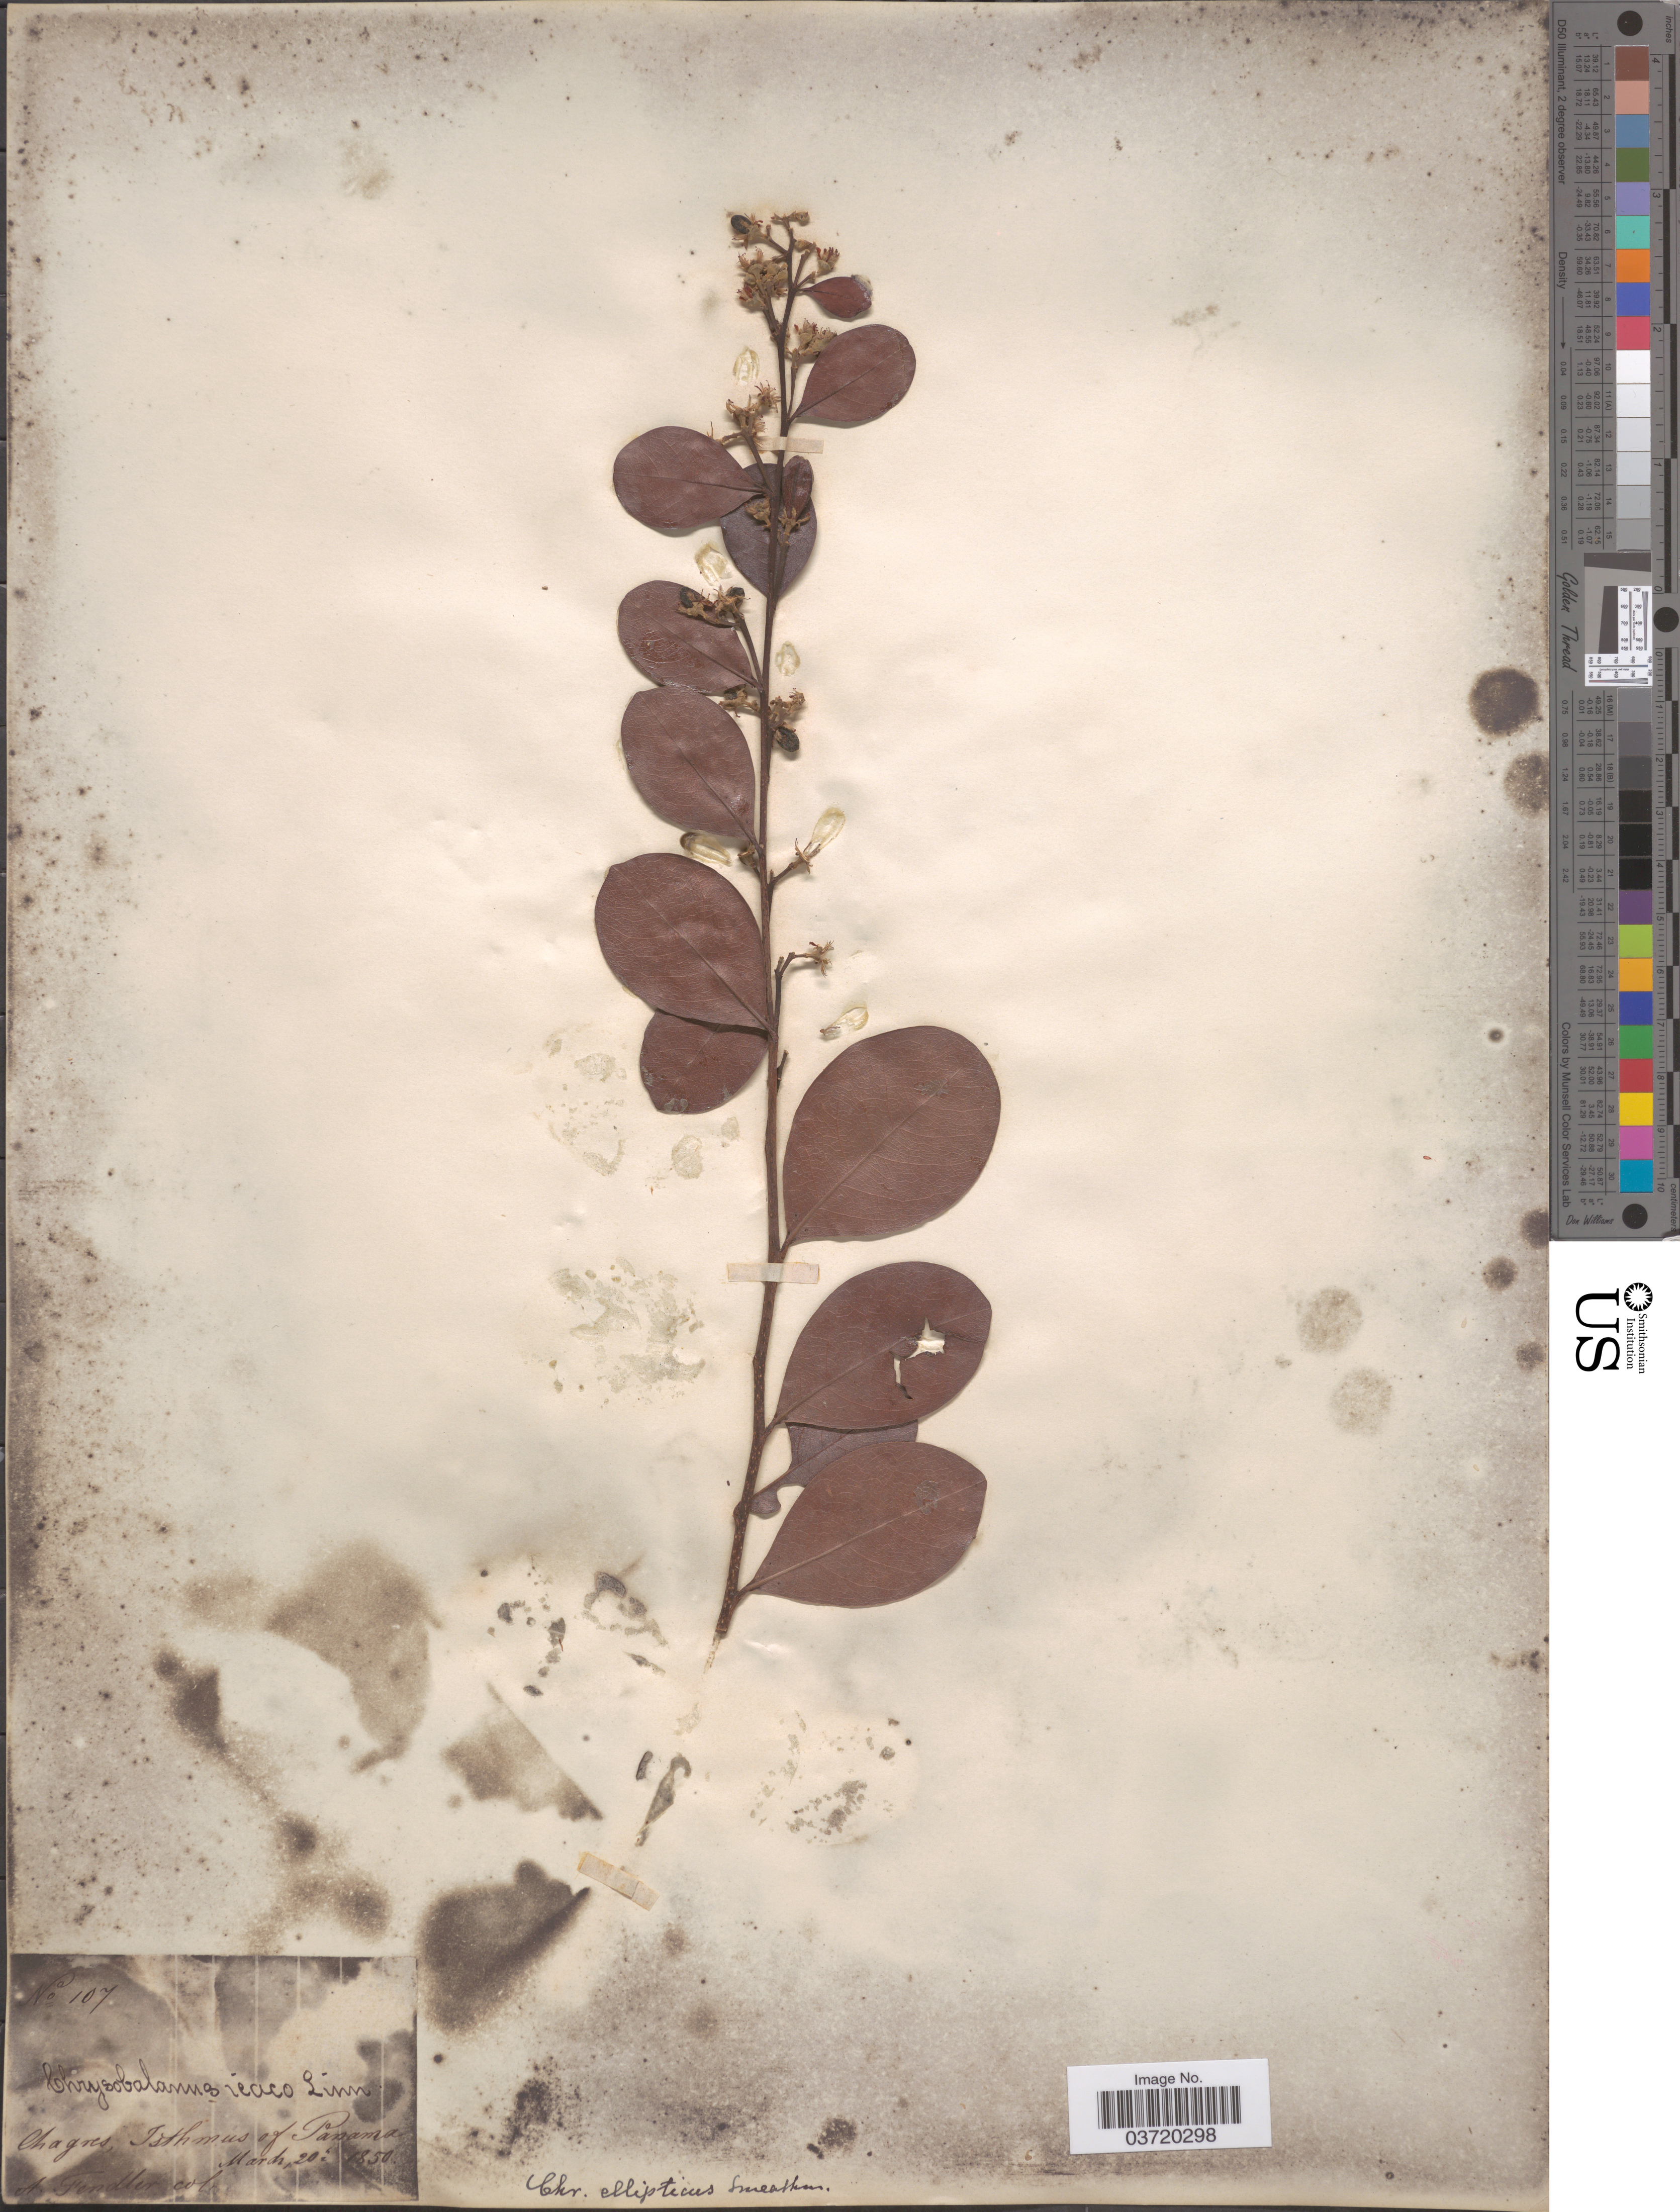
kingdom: Plantae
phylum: Tracheophyta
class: Magnoliopsida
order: Malpighiales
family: Chrysobalanaceae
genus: Chrysobalanus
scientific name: Chrysobalanus icaco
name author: L.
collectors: A. Fendler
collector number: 107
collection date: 1850-03-20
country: Panama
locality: Chagres, Isthmus of Panama.